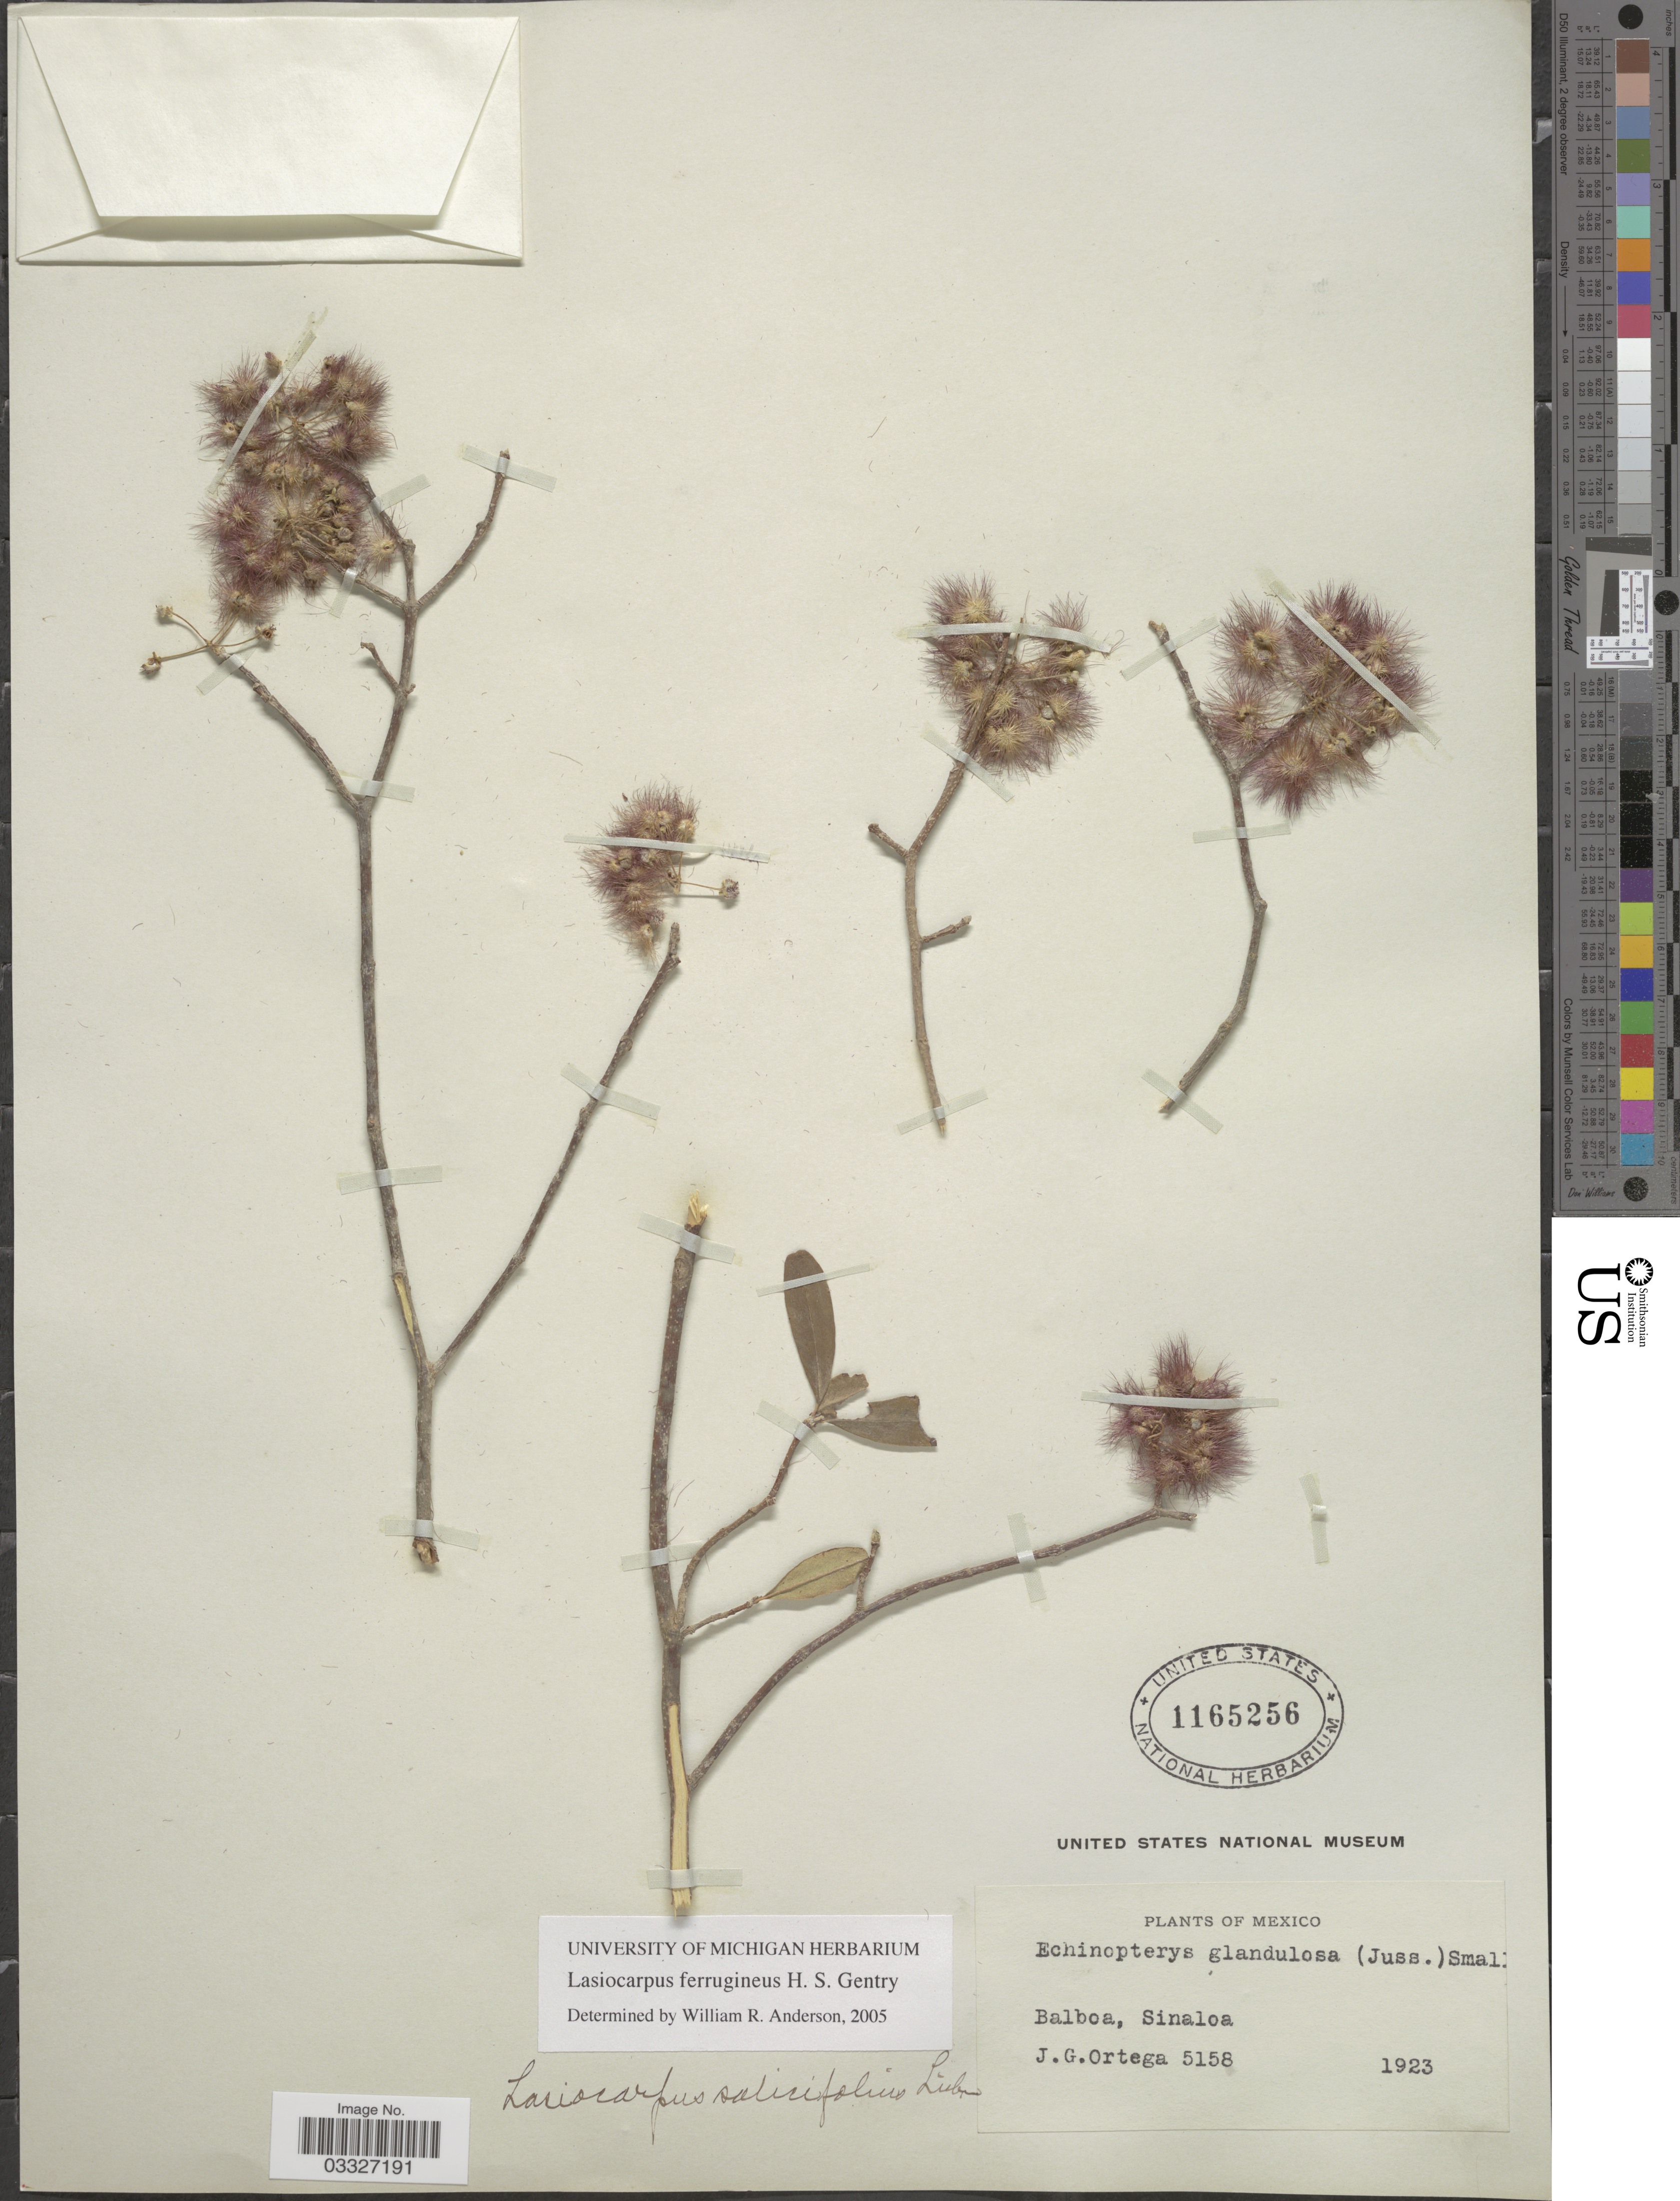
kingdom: Plantae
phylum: Tracheophyta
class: Magnoliopsida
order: Malpighiales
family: Malpighiaceae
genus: Lasiocarpus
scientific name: Lasiocarpus ferrugineus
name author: Gentry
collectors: J. Ortega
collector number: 5158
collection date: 1923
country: Mexico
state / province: Sinaloa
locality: Balboa.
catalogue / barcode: US 1165256